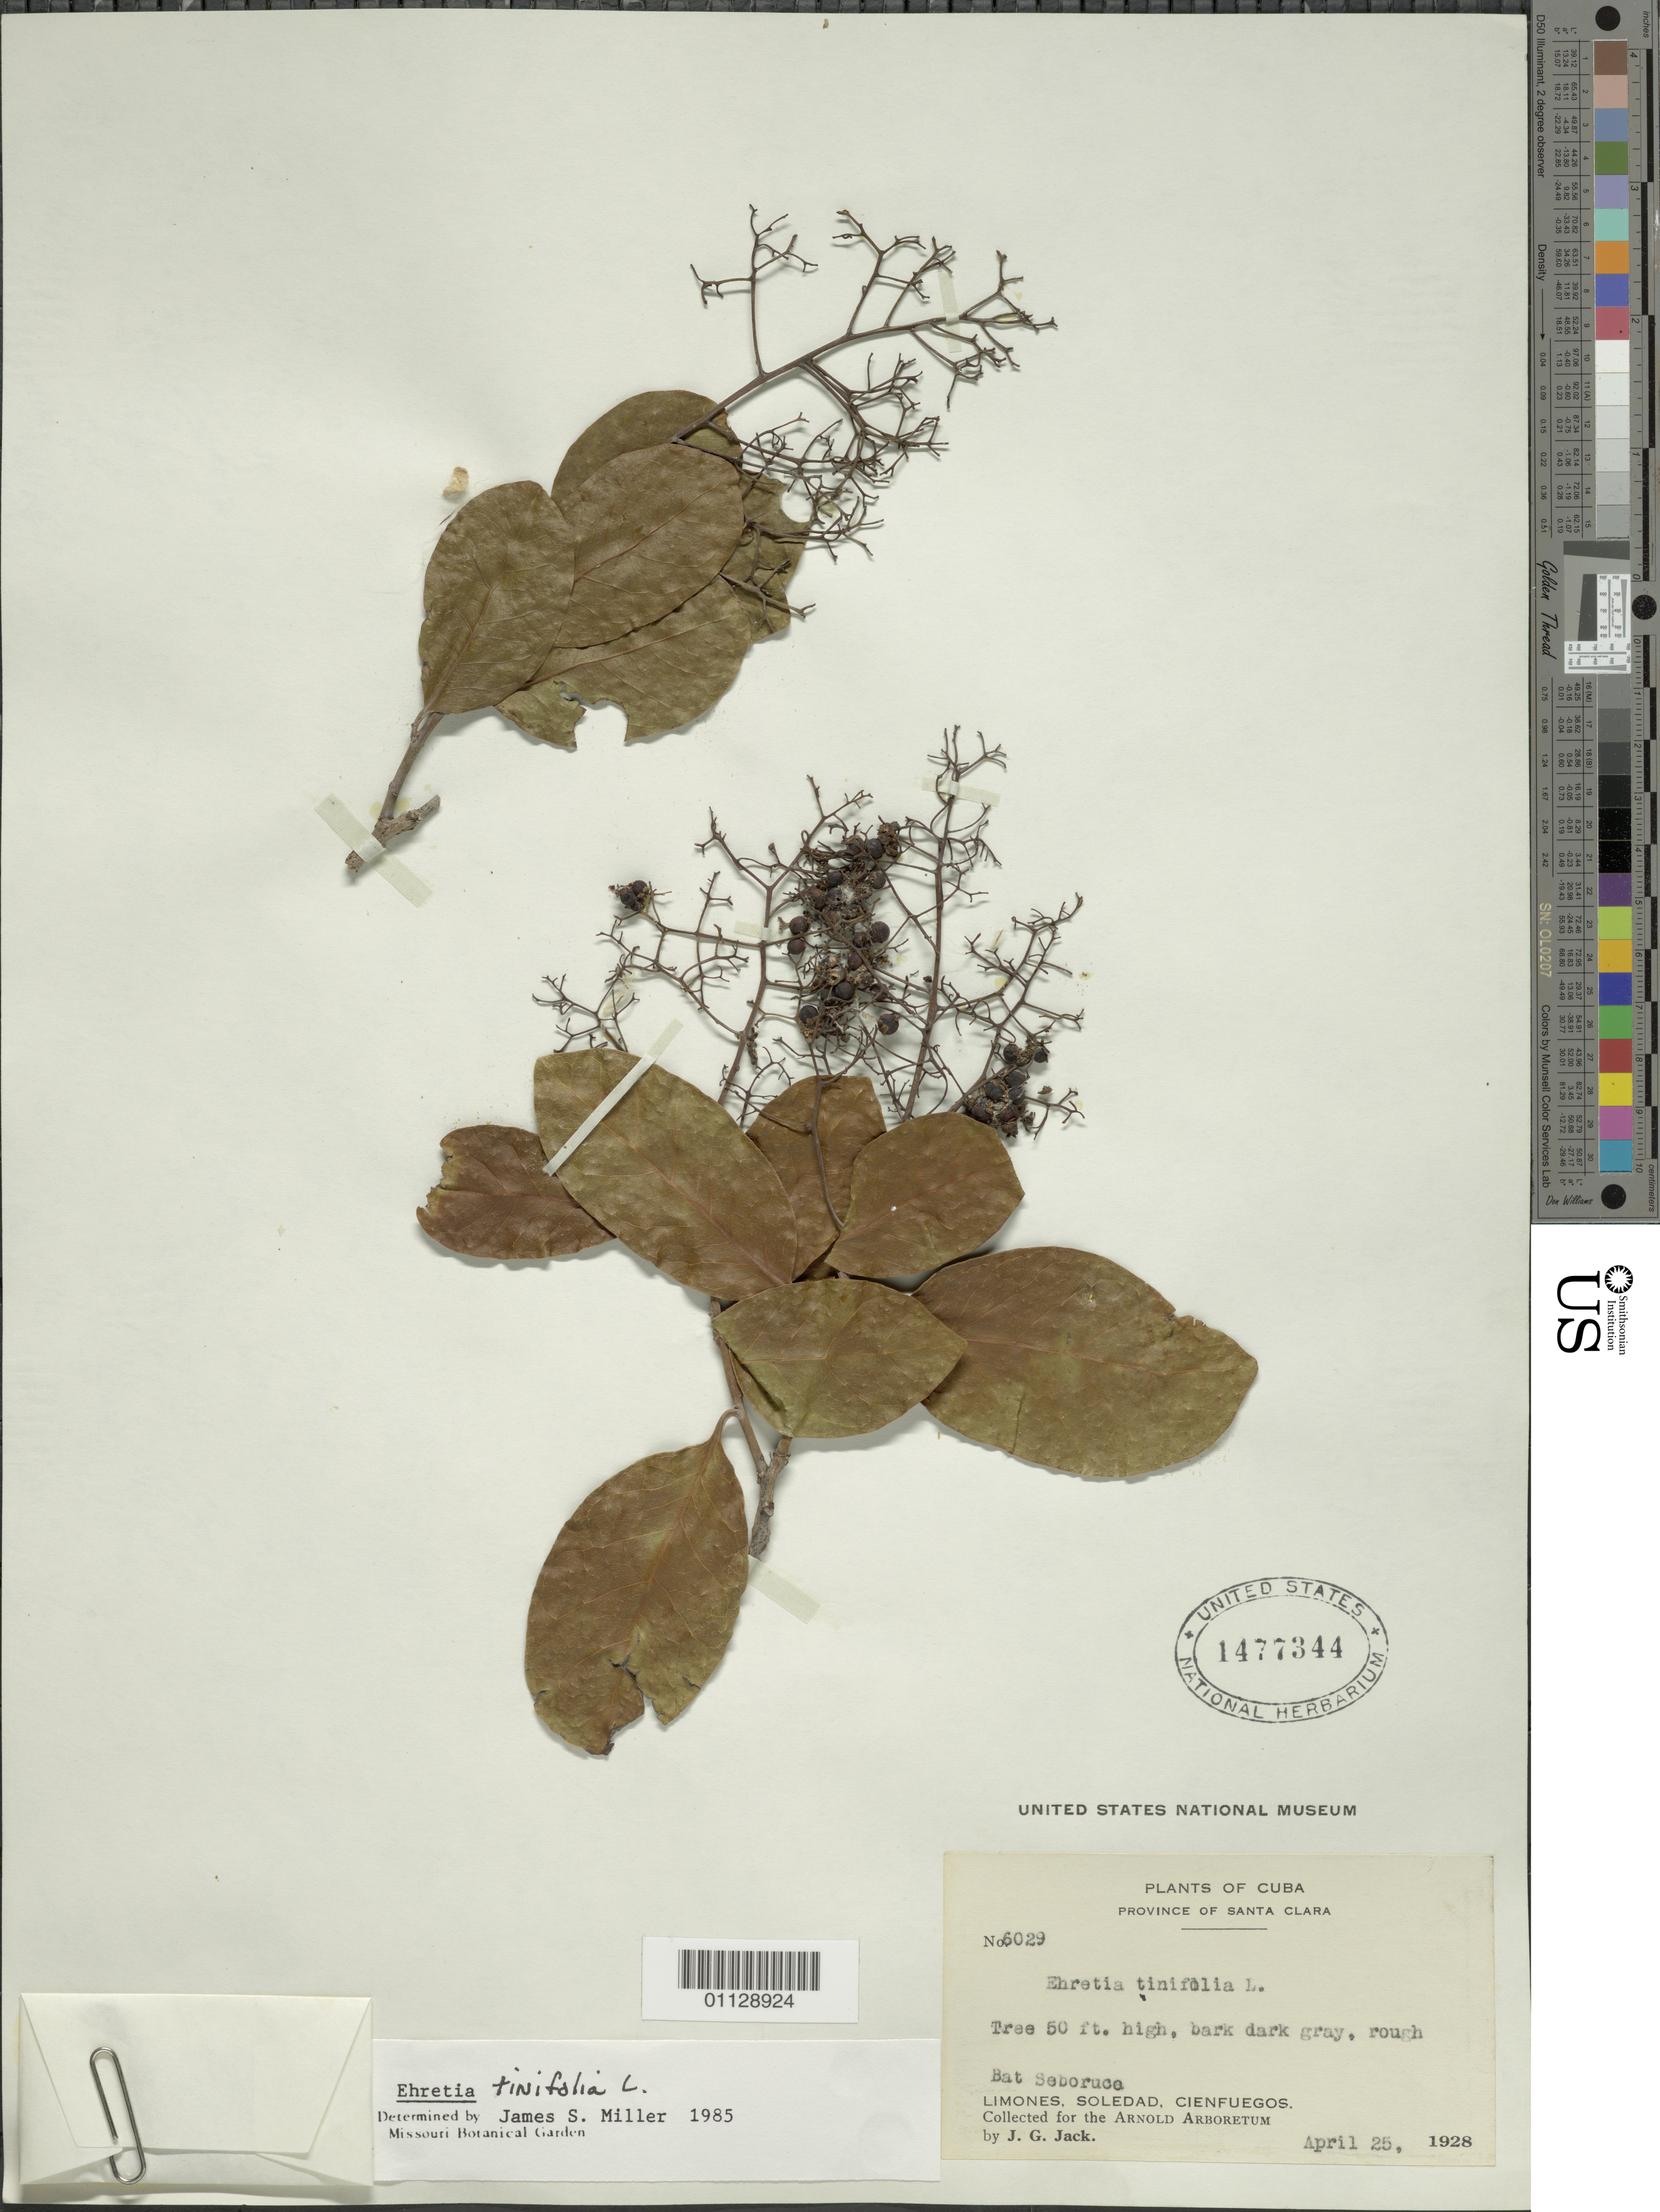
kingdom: Plantae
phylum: Tracheophyta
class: Magnoliopsida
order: Boraginales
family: Ehretiaceae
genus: Ehretia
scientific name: Ehretia tinifolia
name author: L.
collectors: J. G. Jack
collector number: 6029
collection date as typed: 25 Apr 1928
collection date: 1928-04-25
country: Cuba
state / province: Villa Clara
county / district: Santa Clara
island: Cuba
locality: Limones, Soledad, Cienfugos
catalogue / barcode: US 1477344